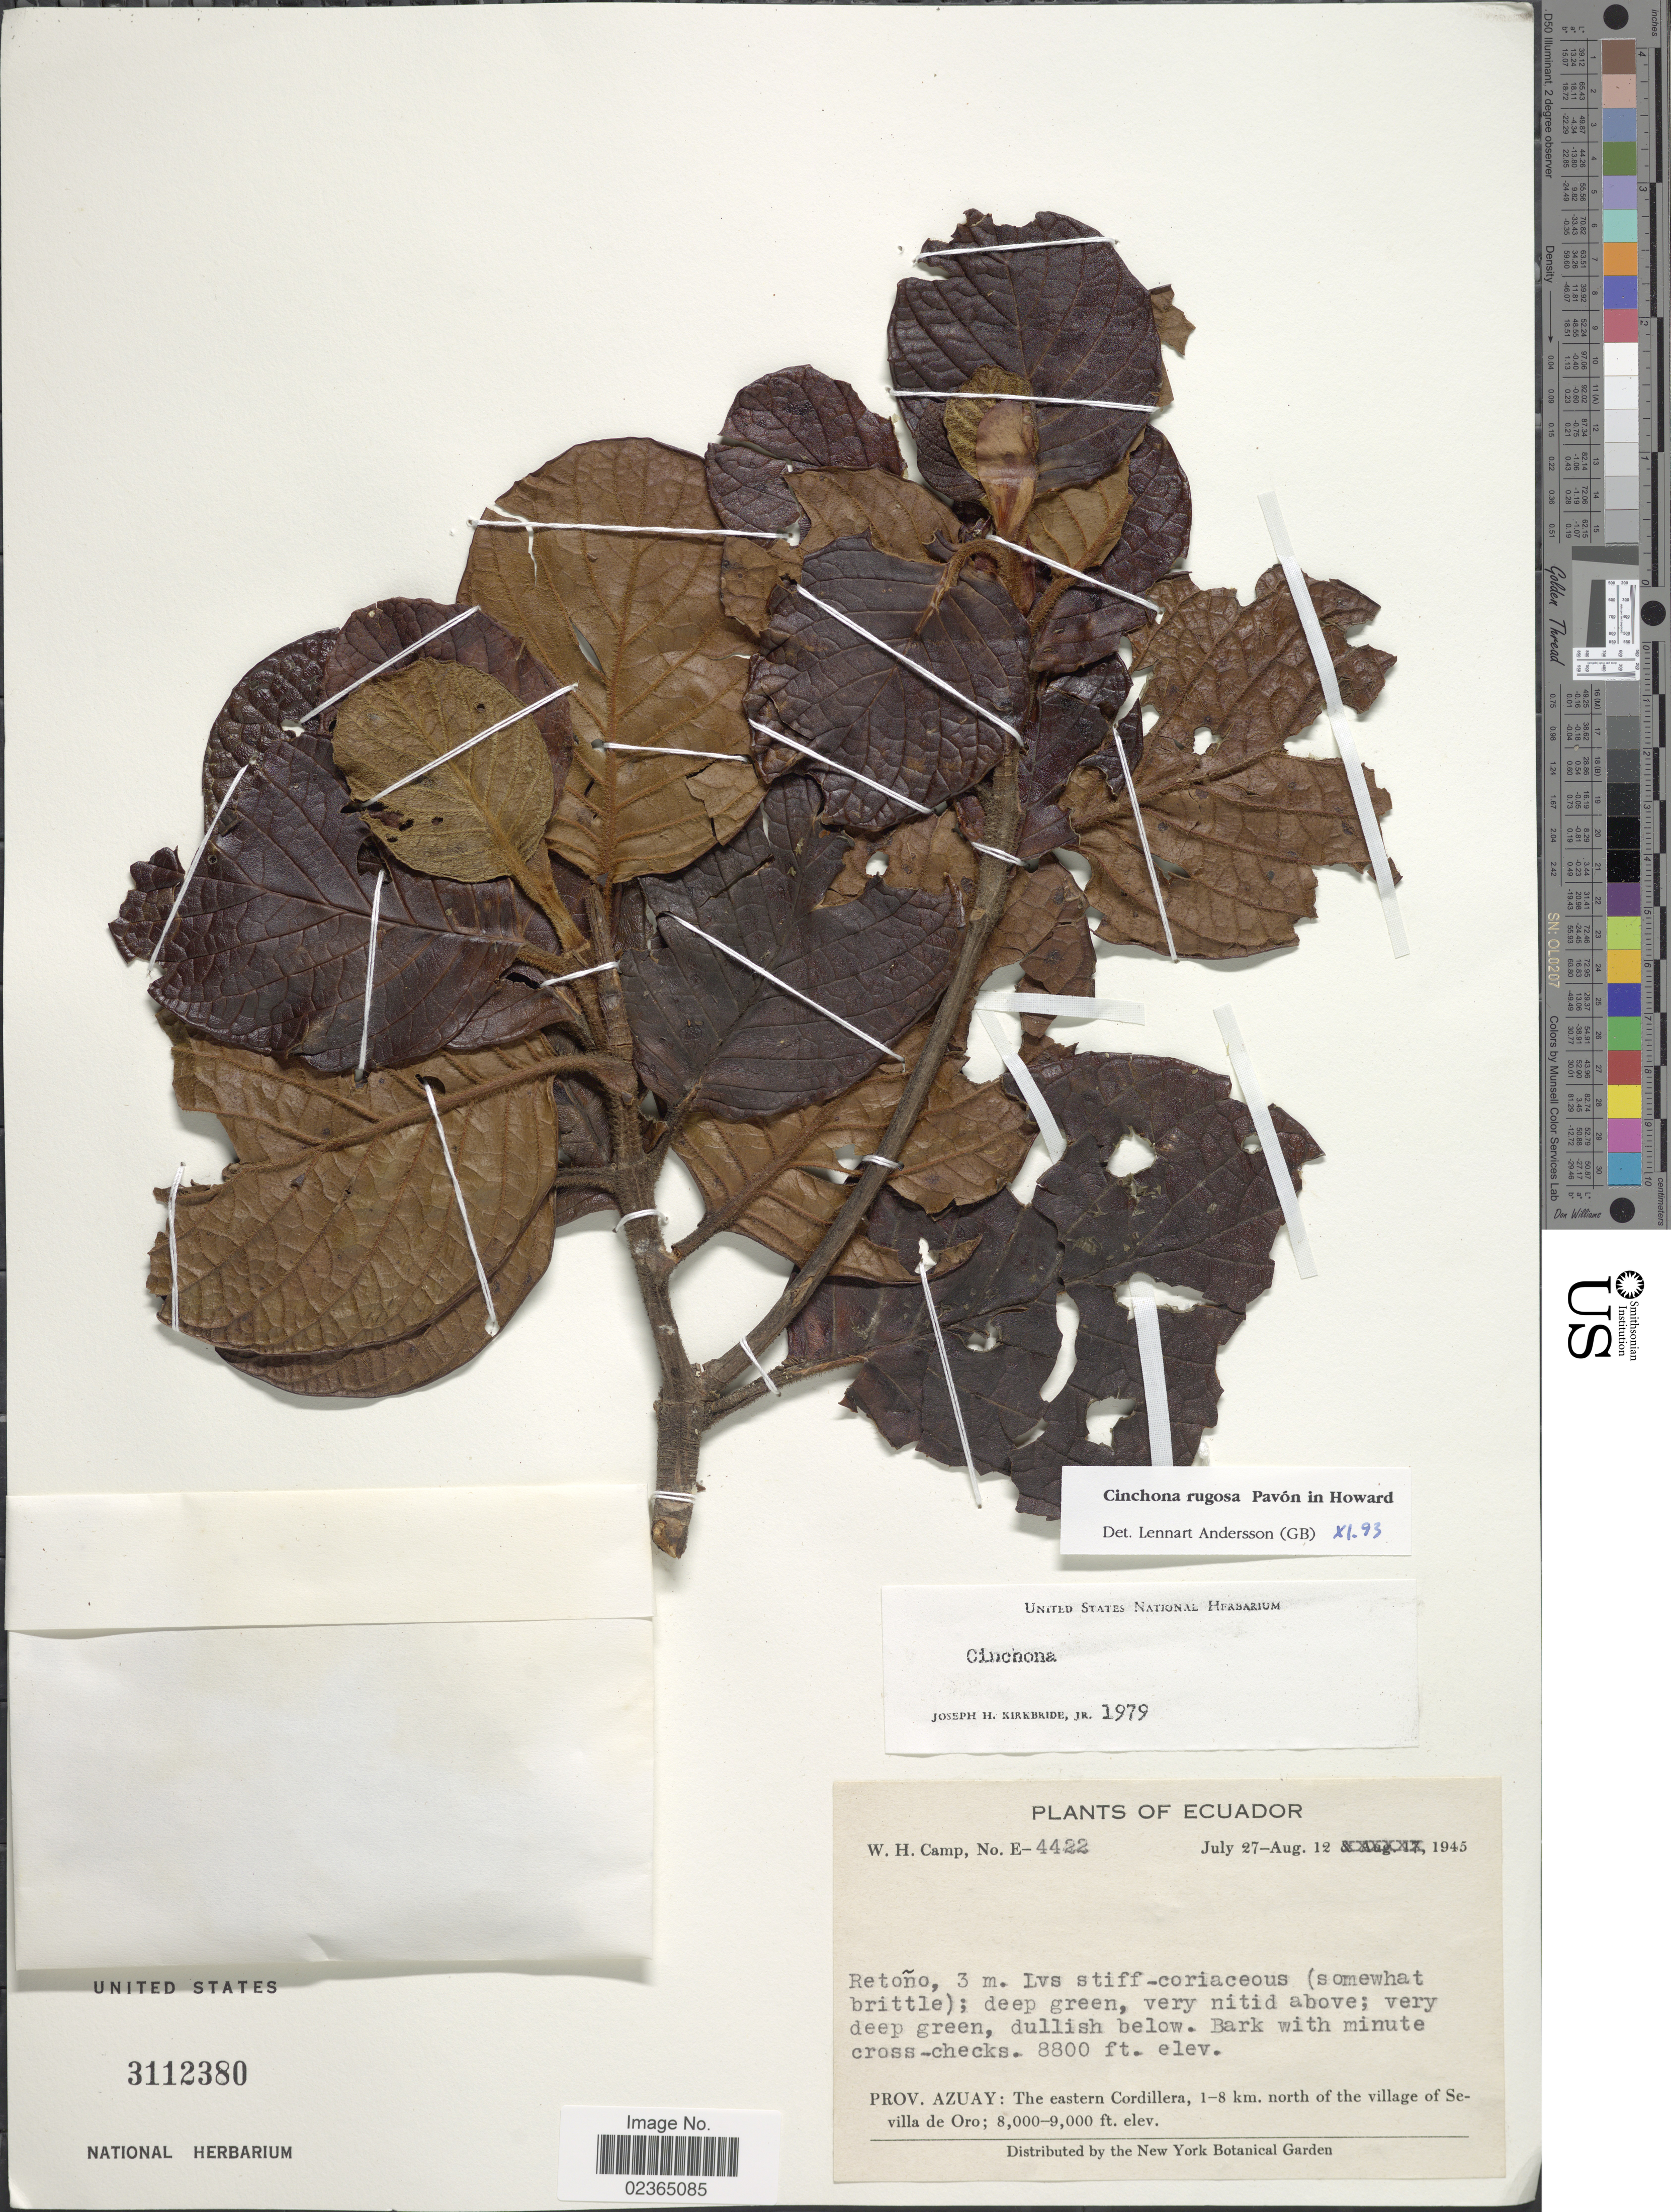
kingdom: Plantae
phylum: Tracheophyta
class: Magnoliopsida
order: Gentianales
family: Rubiaceae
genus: Cinchona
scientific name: Cinchona rugosa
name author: Pav.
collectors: W. H. Camp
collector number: E-4422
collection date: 1945-07-27/1945-08-12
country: Ecuador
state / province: Azuay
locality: The eastern Cordillera, 1-8 km. north of the village of Sevilla de Oro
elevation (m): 2682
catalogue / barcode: US 3112380